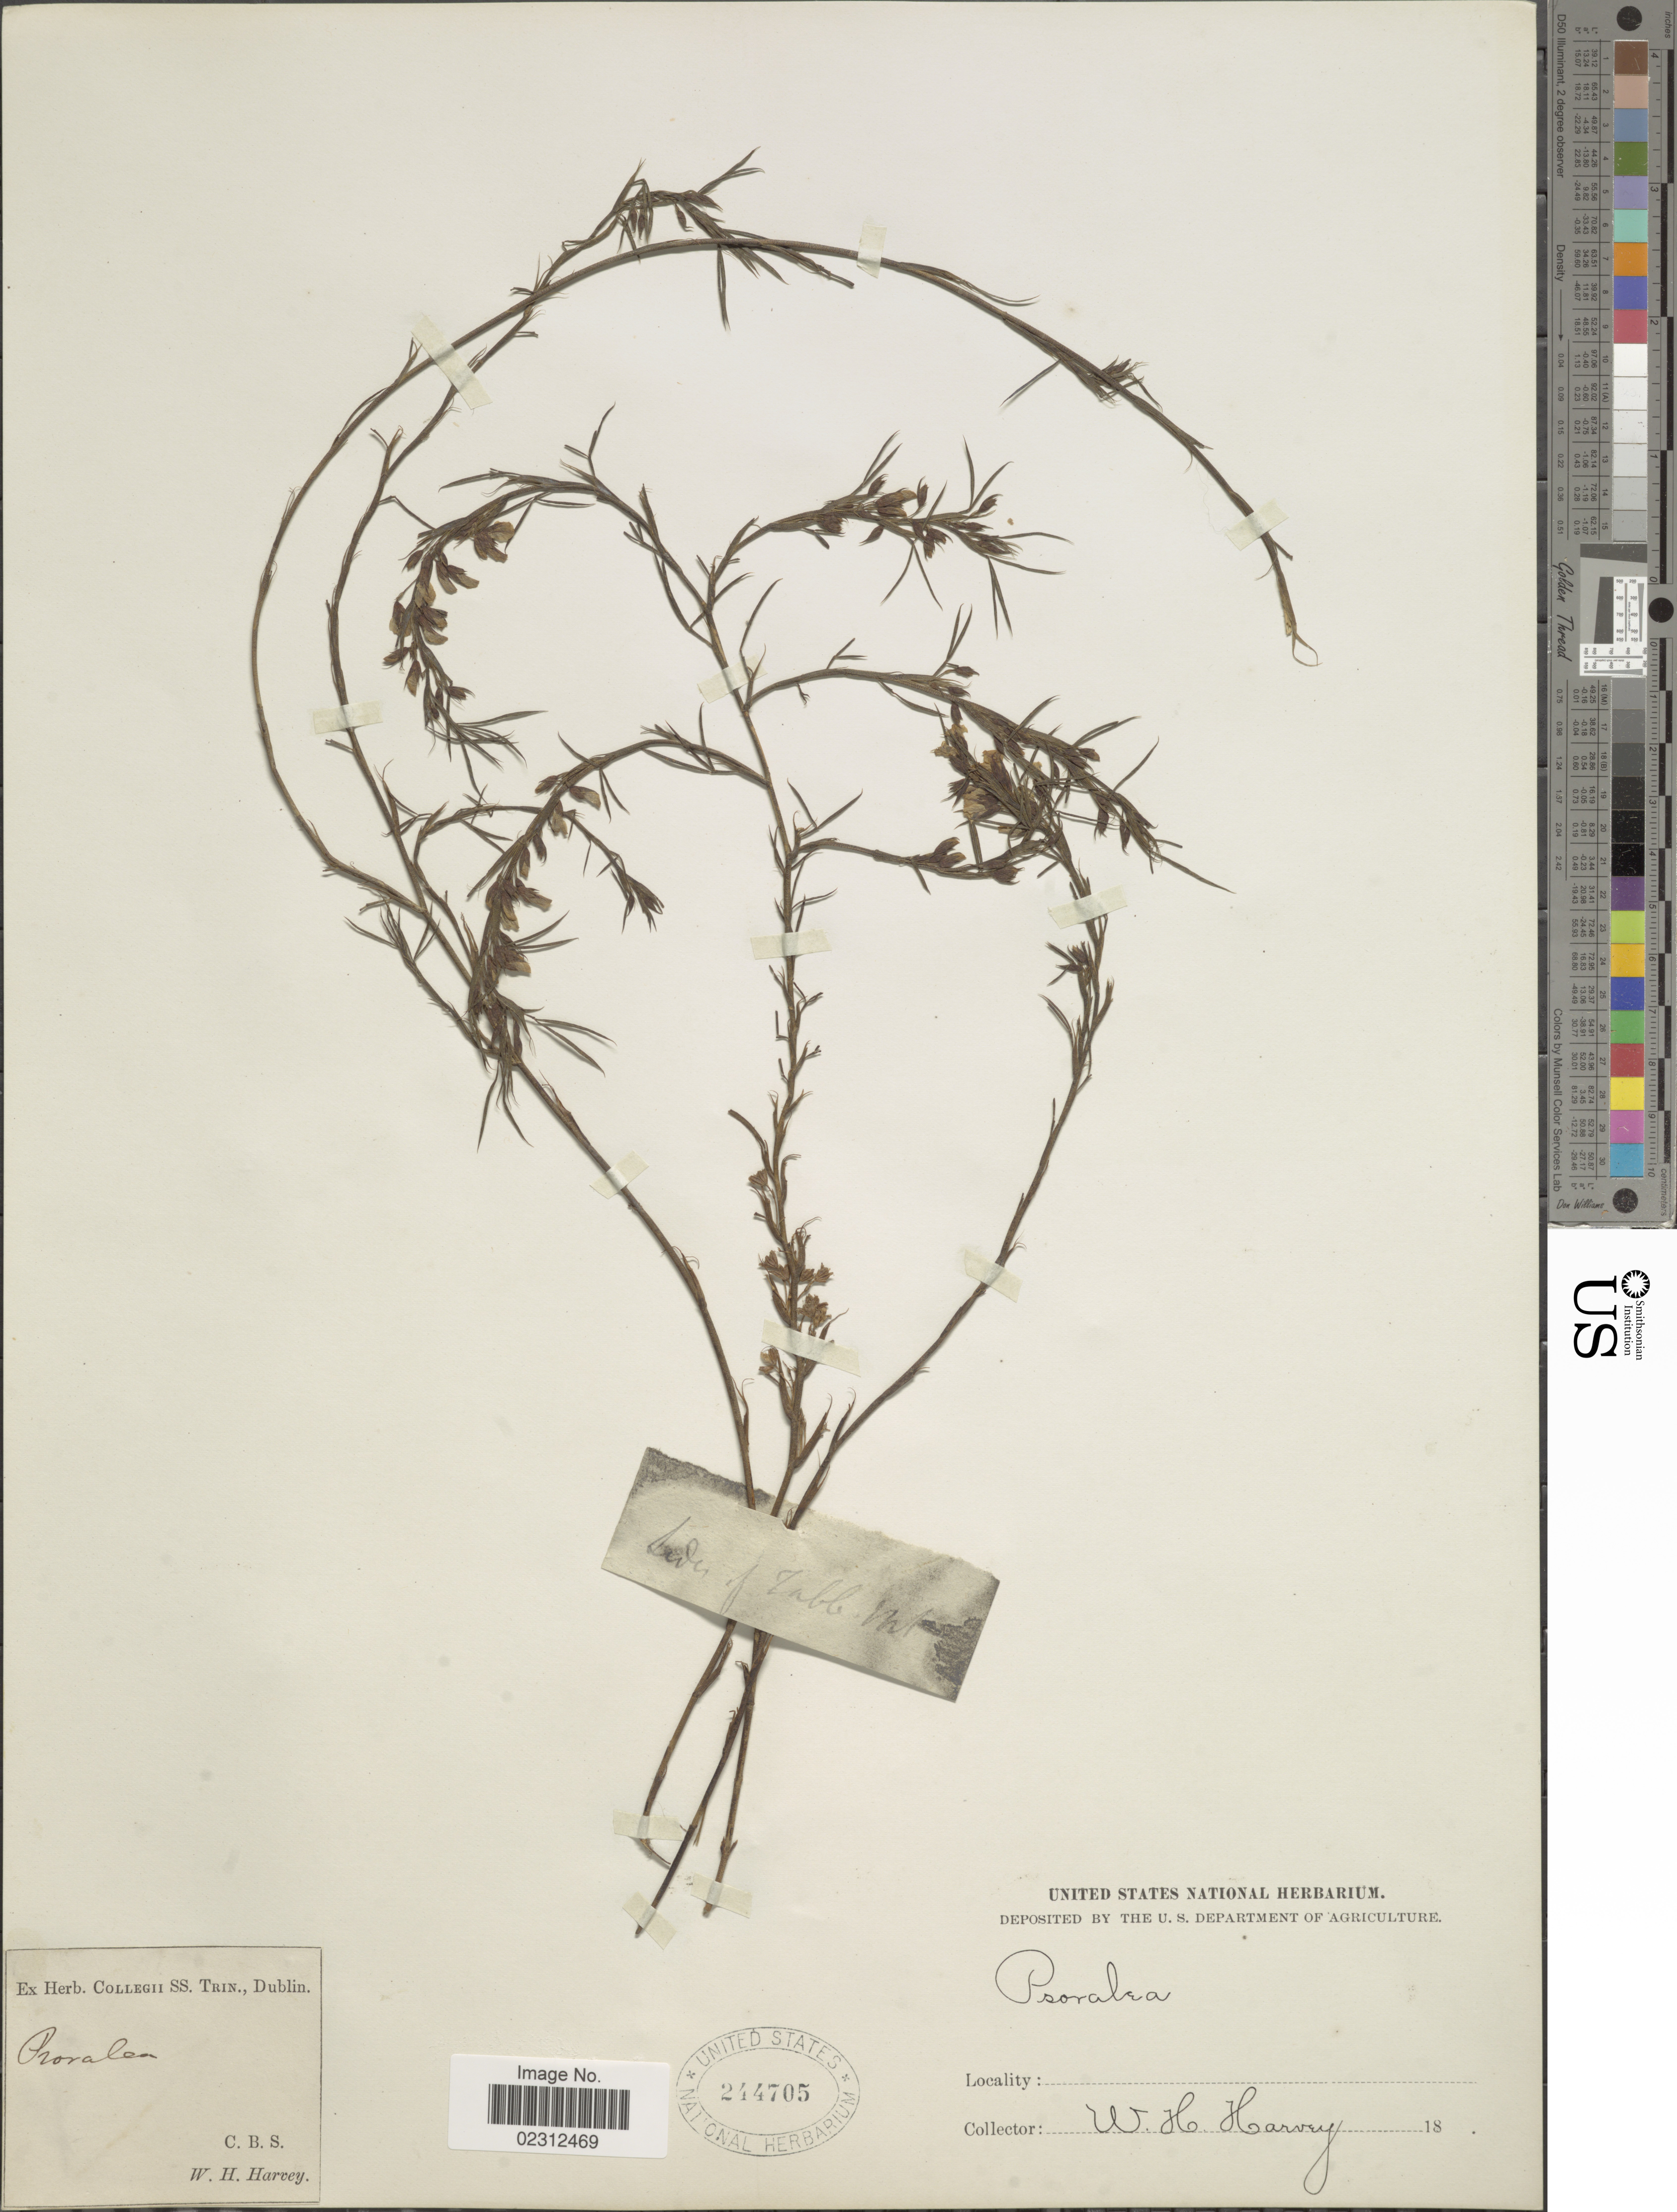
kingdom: Plantae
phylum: Tracheophyta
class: Magnoliopsida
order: Fabales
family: Fabaceae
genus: Psoralea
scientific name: Psoralea sp.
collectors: W. Harvey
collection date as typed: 18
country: South Africa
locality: C.B.S.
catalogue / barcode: US 244705